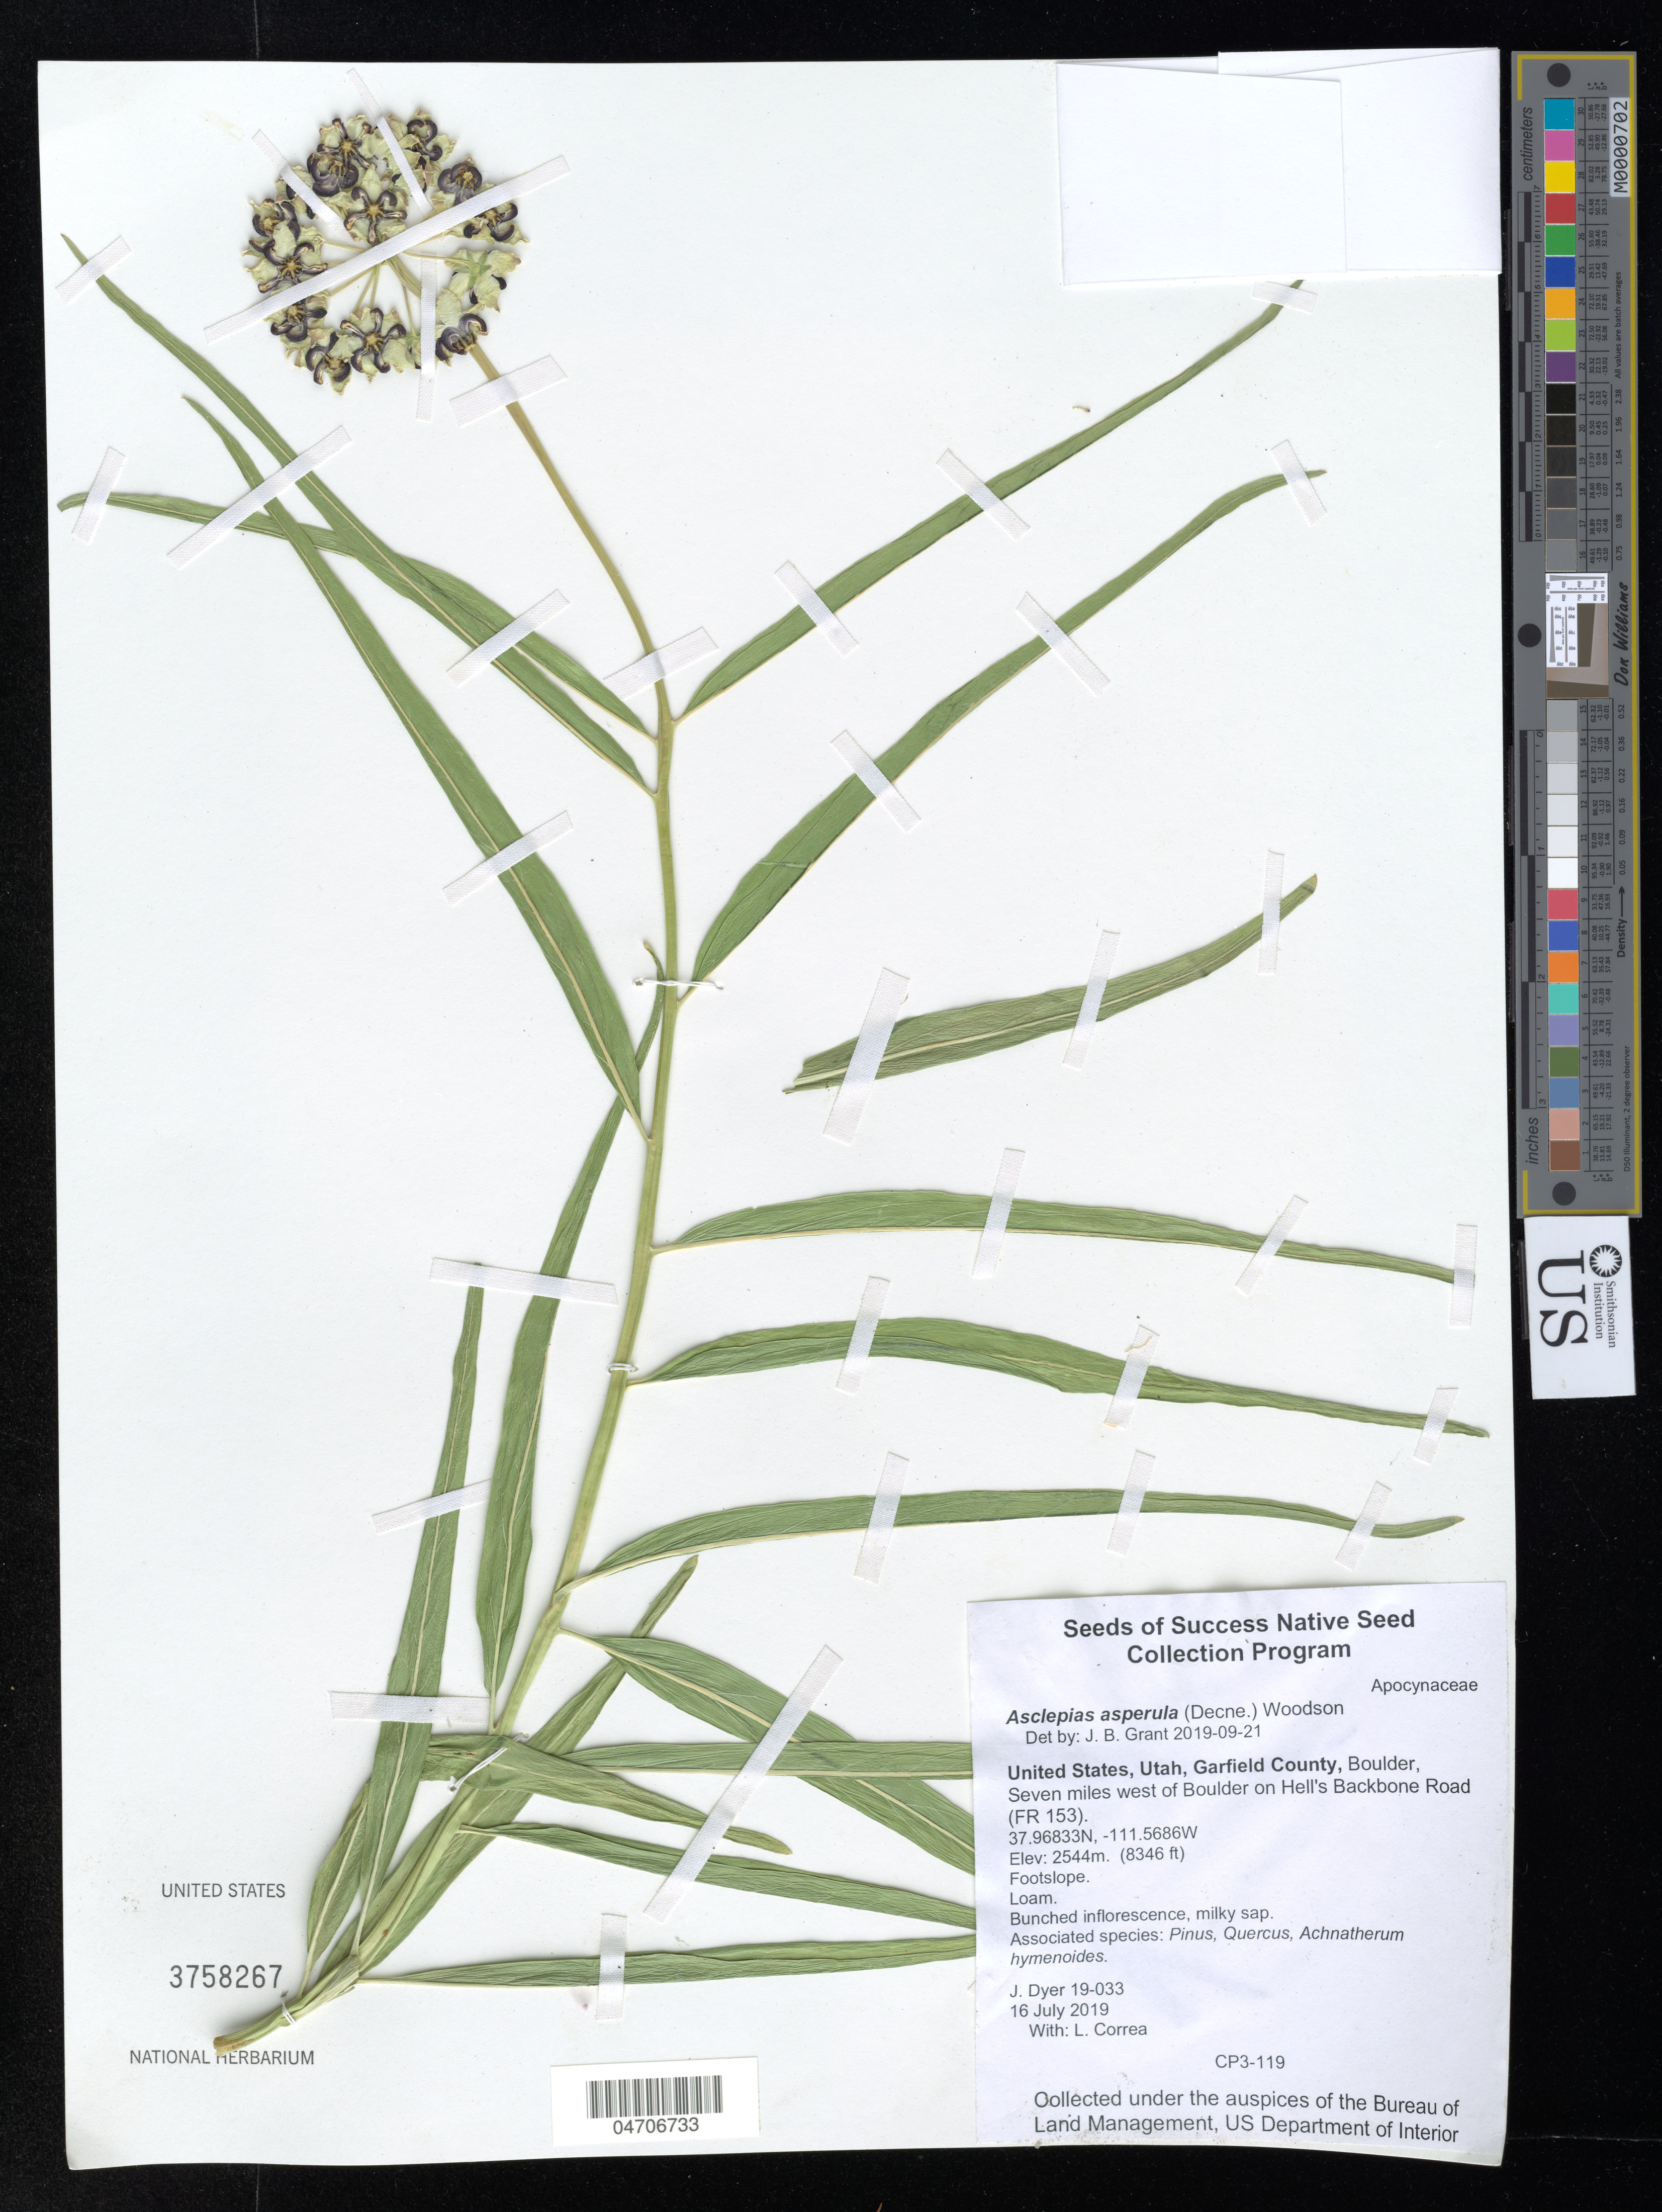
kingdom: Plantae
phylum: Tracheophyta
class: Magnoliopsida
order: Gentianales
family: Apocynaceae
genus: Asclepias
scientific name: Asclepias asperula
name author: (Decne.) Woodson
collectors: J. Dyer & L. Correa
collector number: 19-033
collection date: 2019-07-16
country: United States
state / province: Utah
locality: Garfield County, Boulder, Seven miles west of Boulder on Hell's Backbone Road (FR 153).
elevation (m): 2544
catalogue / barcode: US 3758267